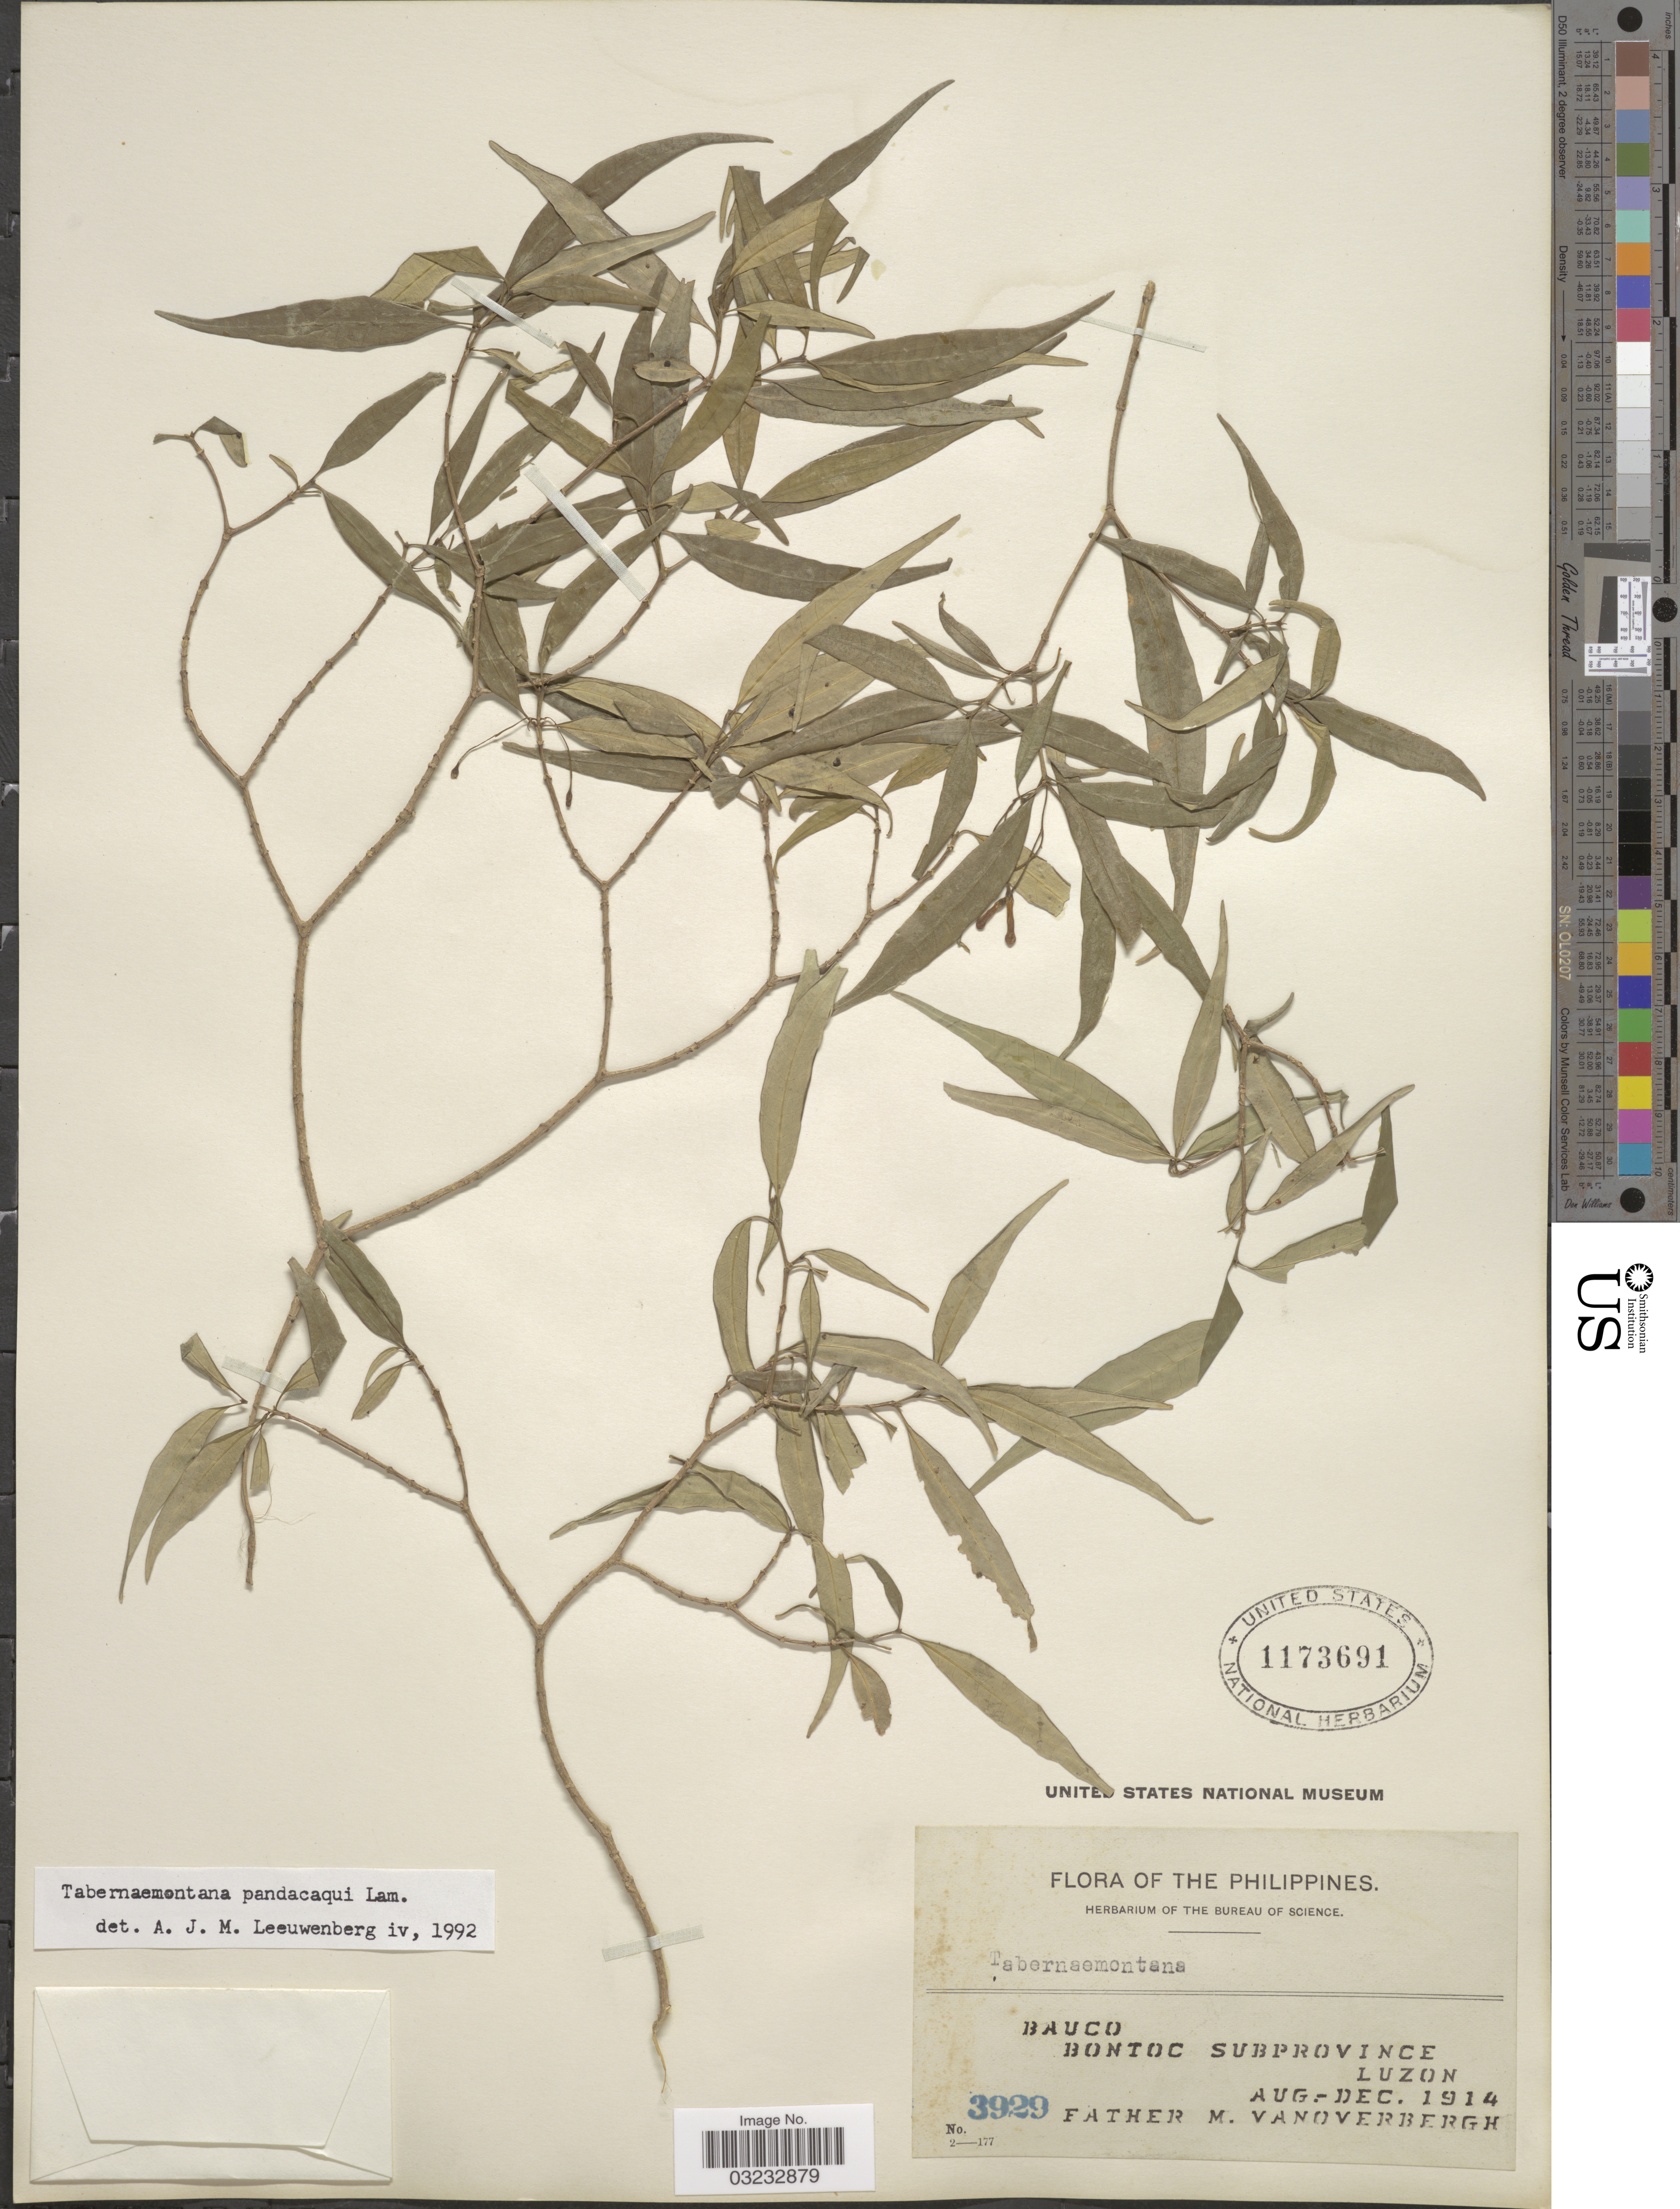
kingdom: Plantae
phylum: Tracheophyta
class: Magnoliopsida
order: Gentianales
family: Apocynaceae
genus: Tabernaemontana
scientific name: Tabernaemontana pandacaqui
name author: Poir.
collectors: F. Vanoverbergh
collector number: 3929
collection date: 1914-08/1914-12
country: Philippines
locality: Bauco, Bontoc Subprovince, Luzon.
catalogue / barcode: US 1173691